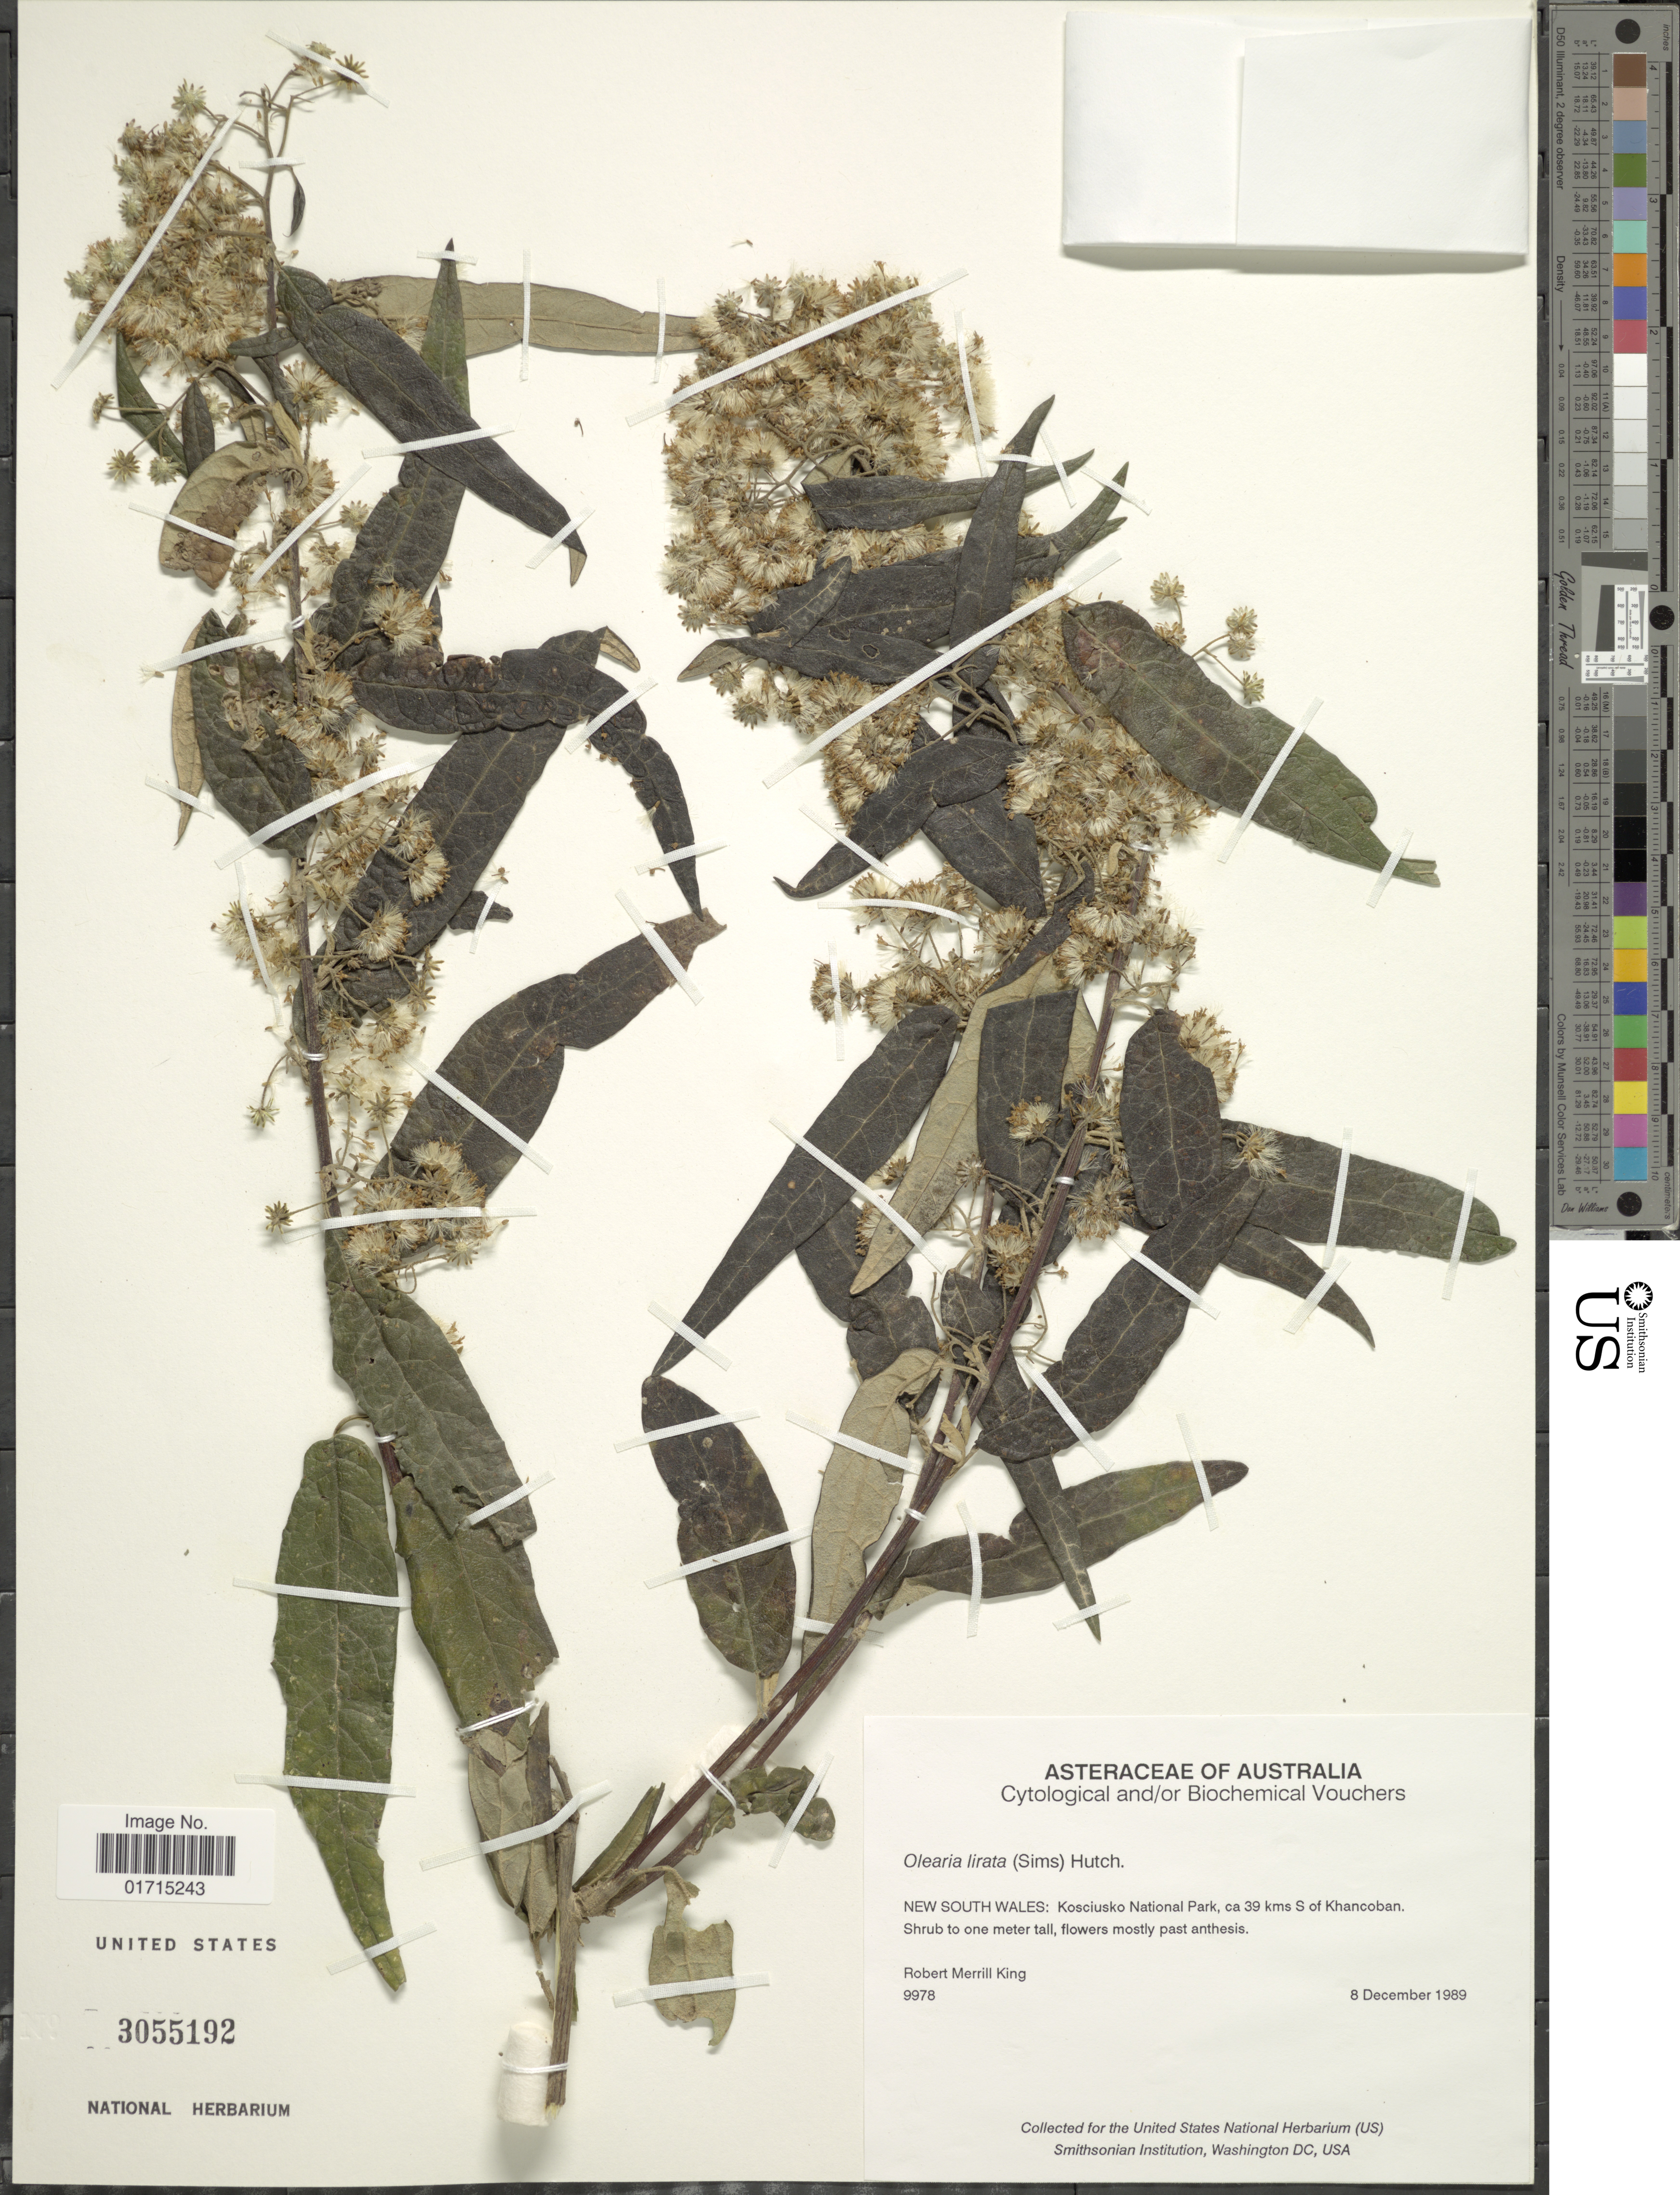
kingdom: Plantae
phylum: Tracheophyta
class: Magnoliopsida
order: Asterales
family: Asteraceae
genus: Olearia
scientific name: Olearia lirata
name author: (Sims) Hutch.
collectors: R. M. King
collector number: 9978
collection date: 1989-12-08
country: Australia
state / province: New South Wales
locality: Kosciusko National Park, ca 39 kms S of Khancoban.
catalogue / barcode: US 3055192